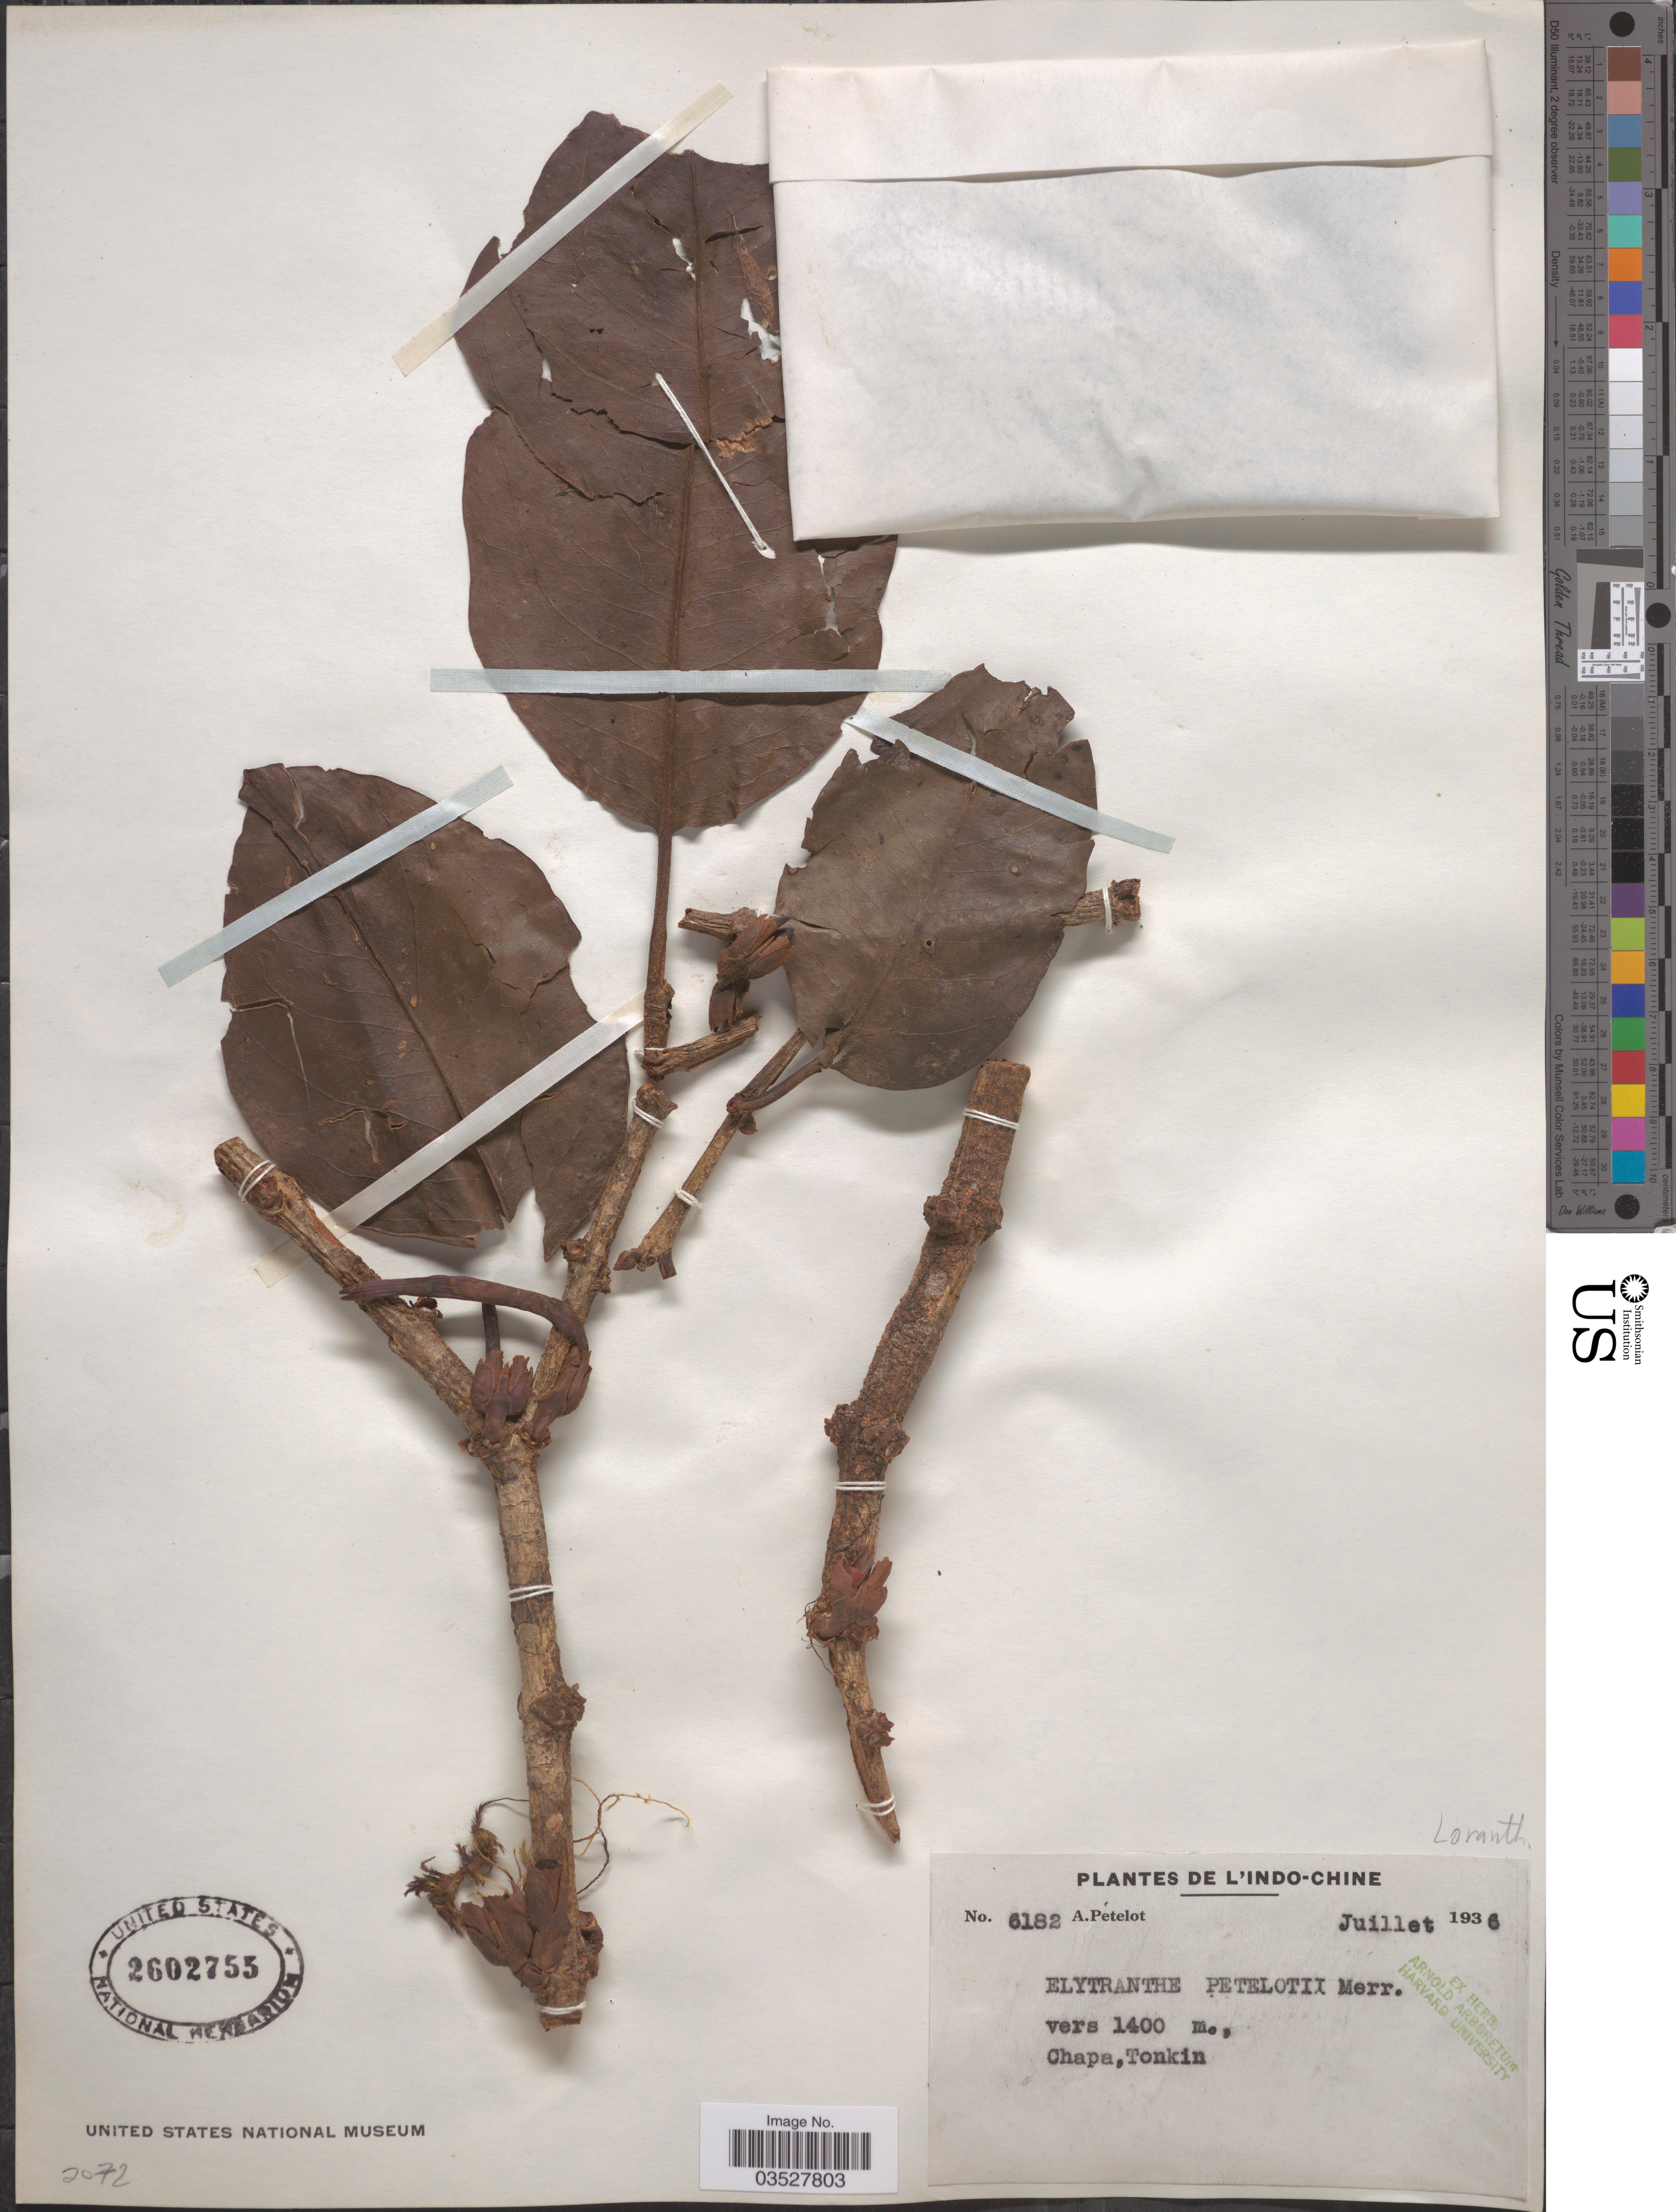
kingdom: Plantae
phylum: Tracheophyta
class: Magnoliopsida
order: Santalales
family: Loranthaceae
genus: Elytranthe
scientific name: Elytranthe petelotii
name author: Merr.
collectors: A. Petelot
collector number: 6182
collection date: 1936-07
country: Vietnam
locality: Indo-Chine. Chapa, Tonkin.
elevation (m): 1400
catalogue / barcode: US 2602755